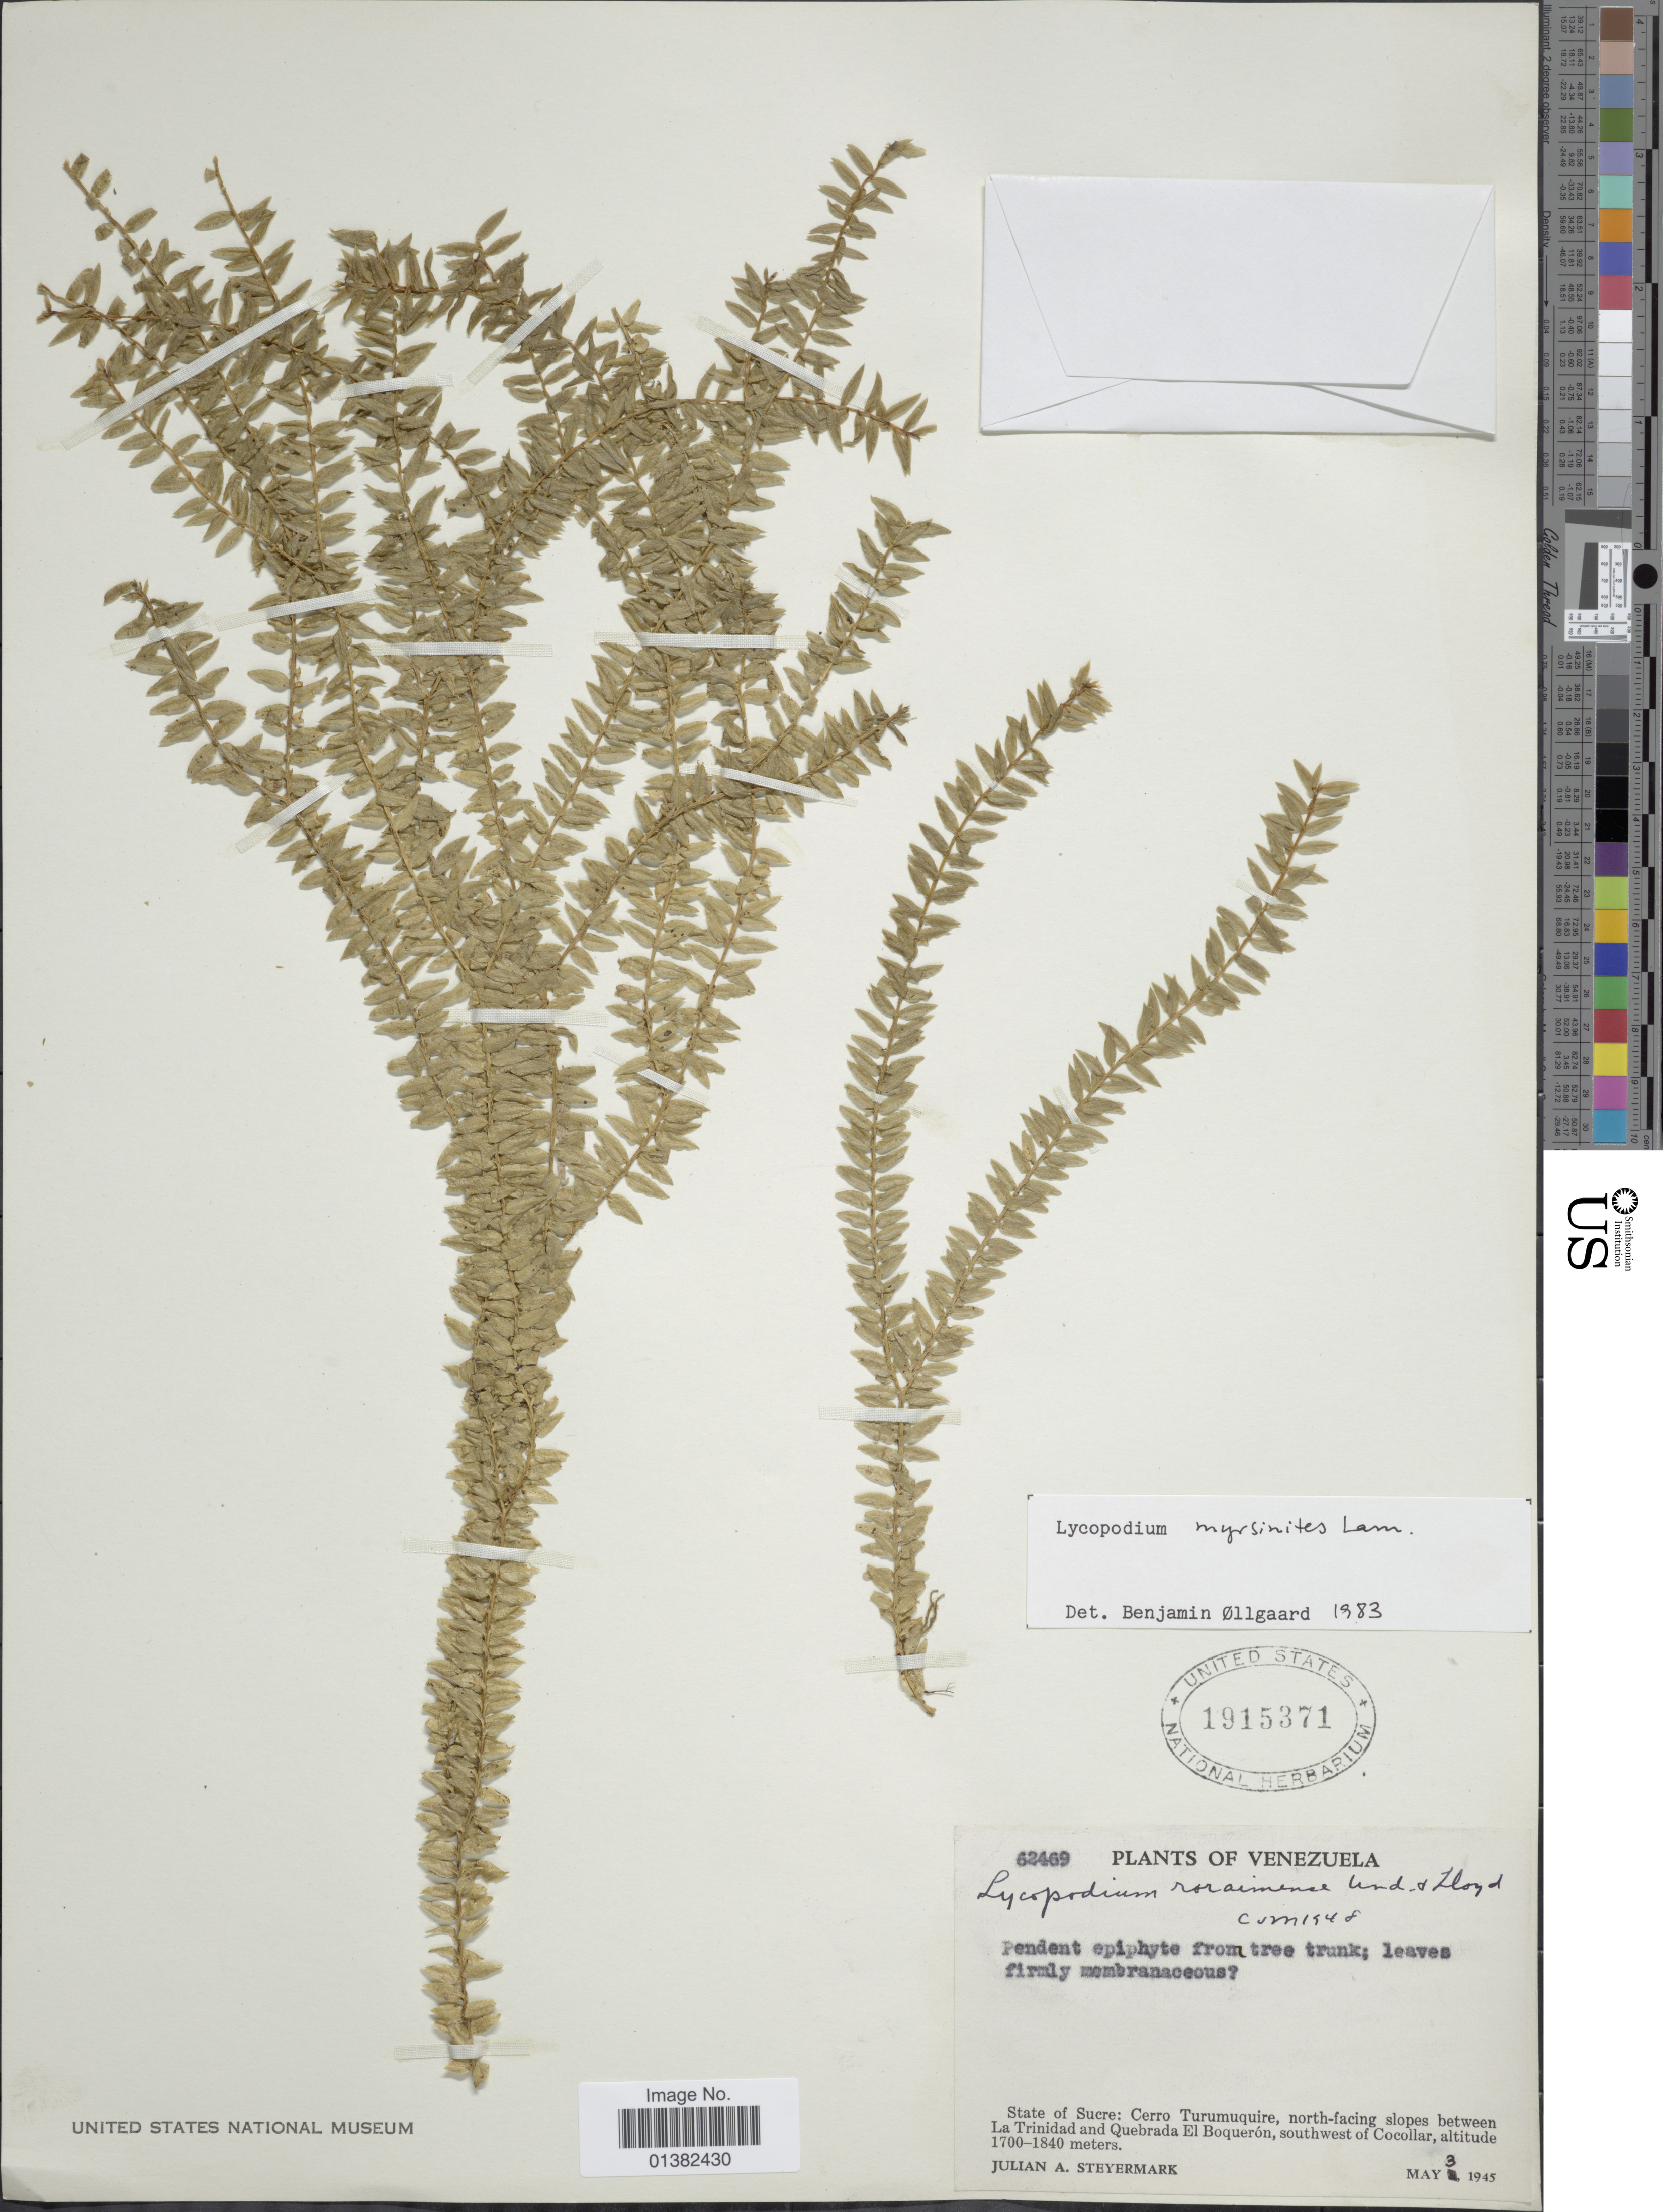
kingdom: Plantae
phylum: Tracheophyta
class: Lycopodiopsida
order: Lycopodiales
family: Lycopodiaceae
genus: Phlegmariurus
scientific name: Phlegmariurus myrsinites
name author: (Lam.) B. Øllg.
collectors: J. Steyermark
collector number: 62469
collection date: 1945-05-03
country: Venezuela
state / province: Sucre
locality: Cerro Turumuquire, north-facing slopes between La Trinidad and Quebrada El Boquerón, southwest of Cocollar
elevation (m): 1700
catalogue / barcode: US 1915371